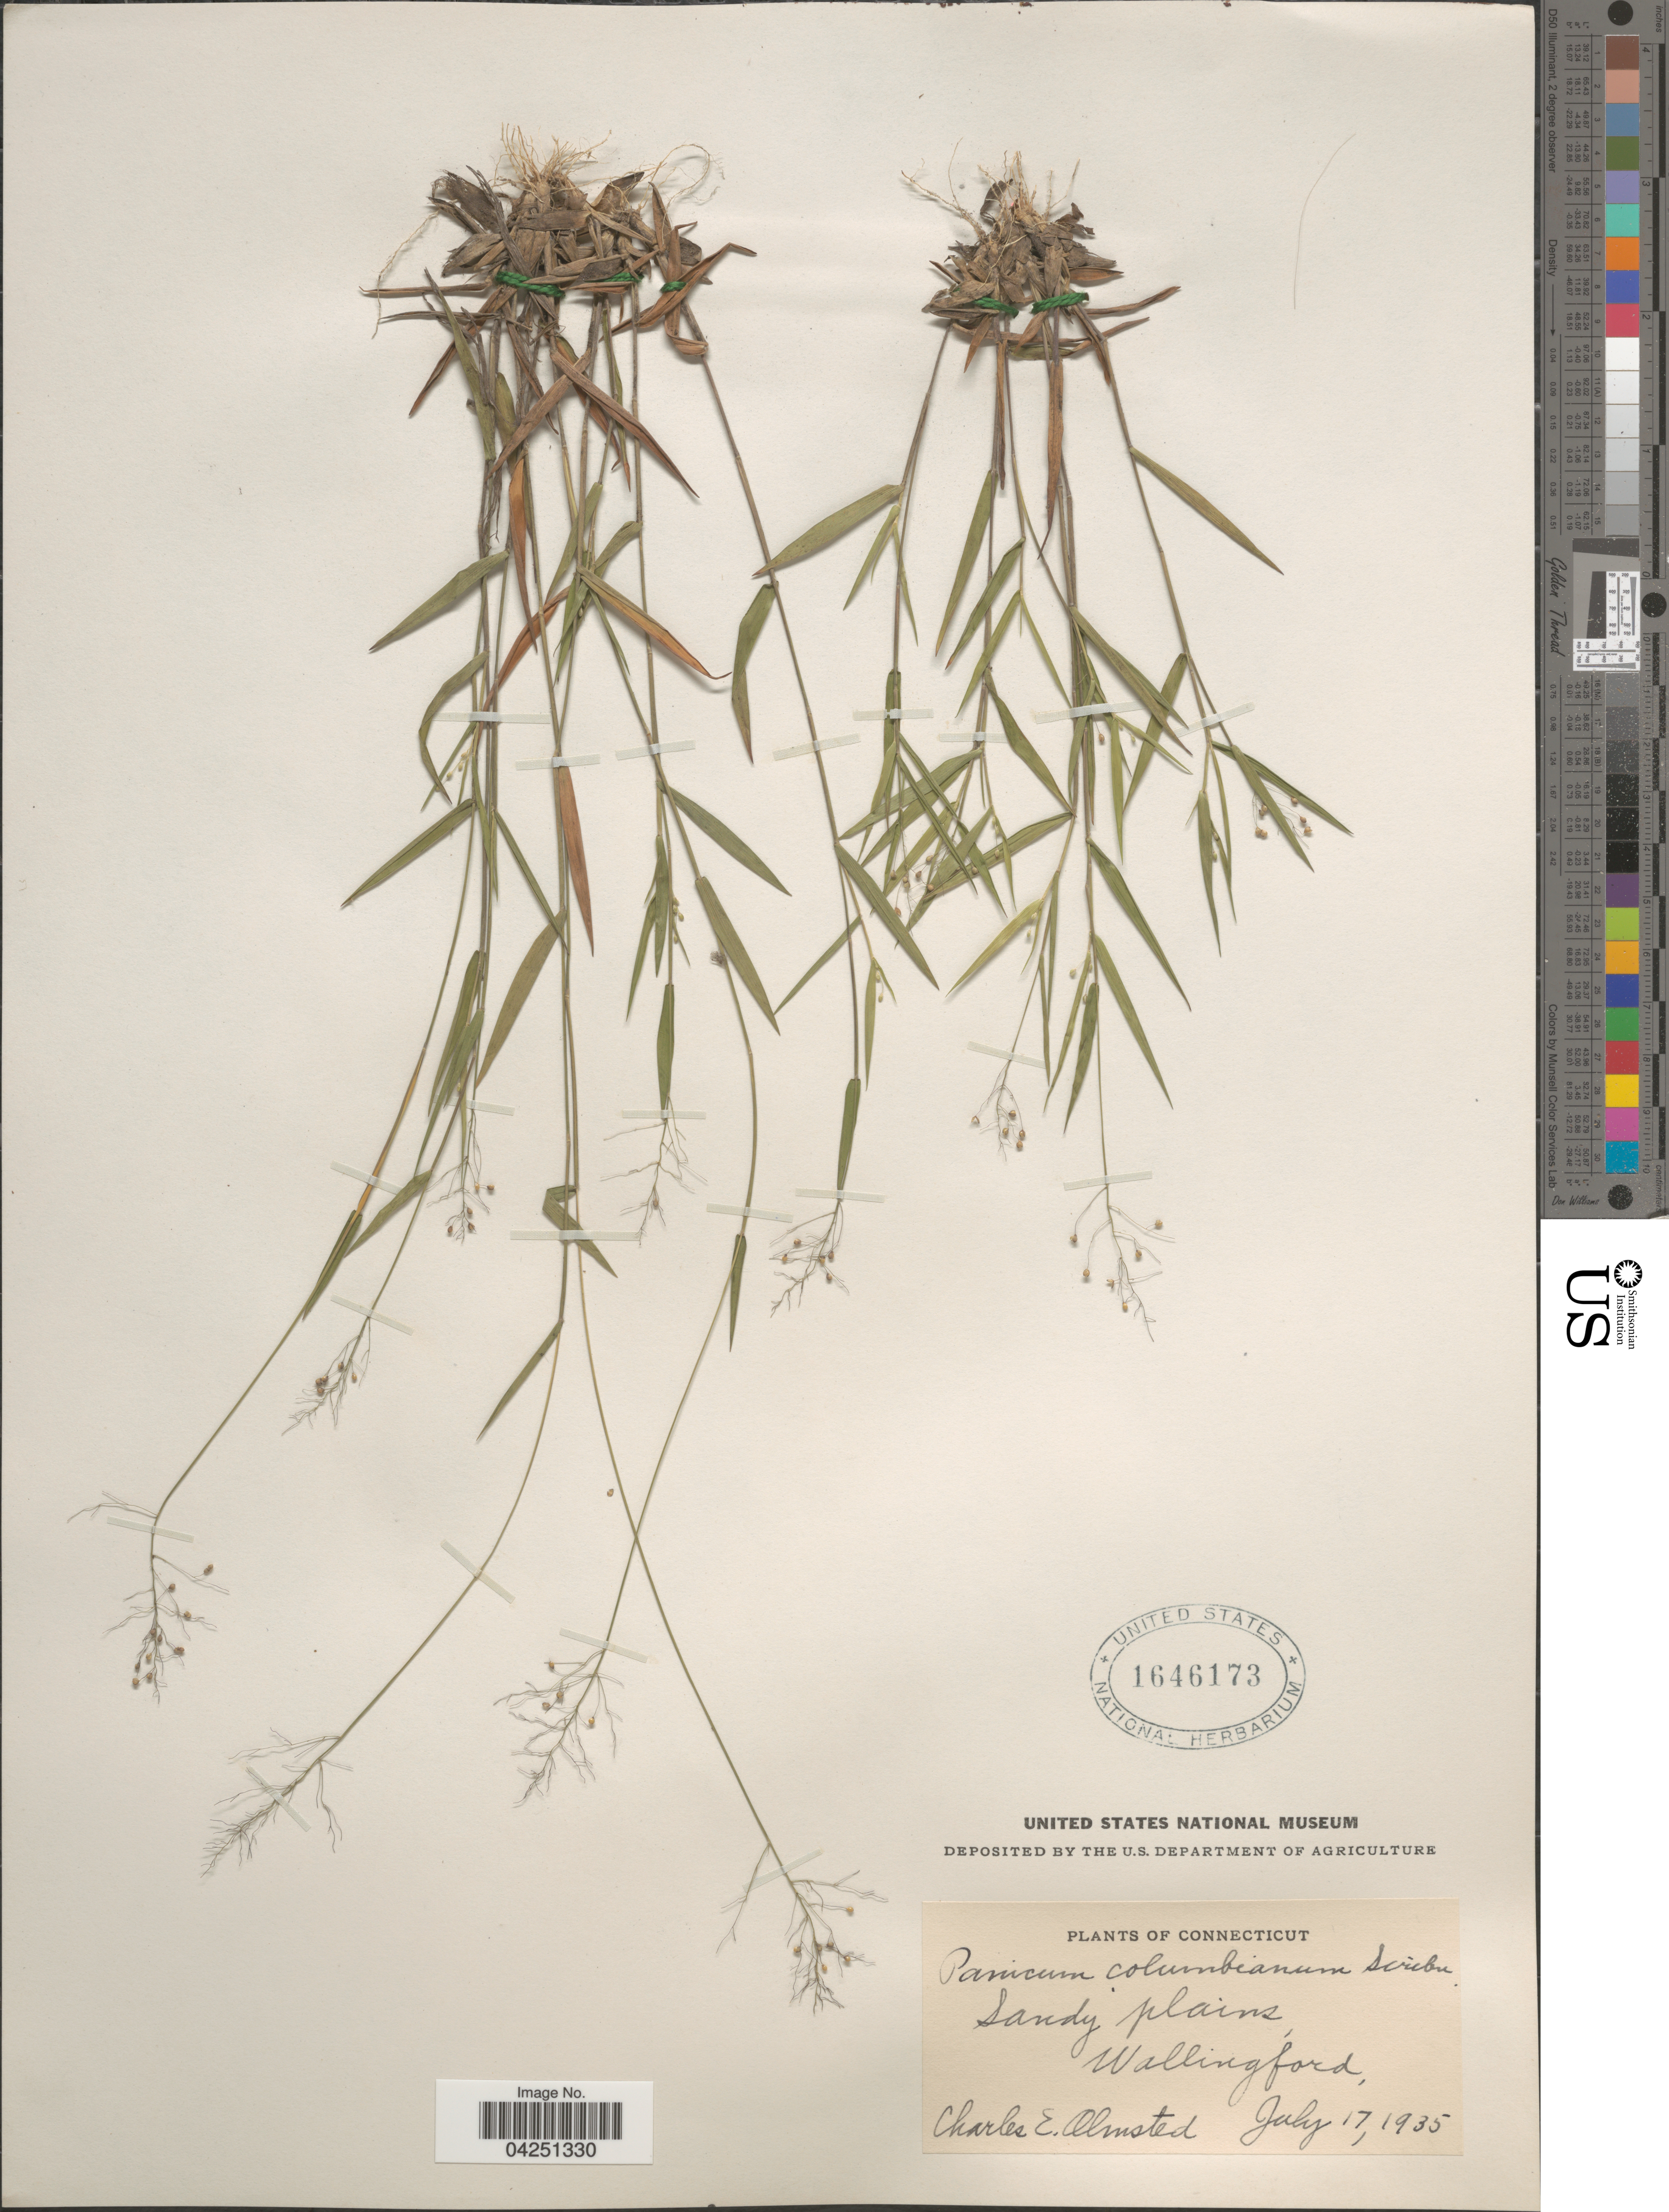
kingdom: Plantae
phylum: Tracheophyta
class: Liliopsida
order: Poales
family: Poaceae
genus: Dichanthelium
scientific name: Dichanthelium acuminatum var. acuminatum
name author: (Sw.) Gould & C.A. Clark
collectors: C. Olmsted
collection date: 1935-07-17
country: United States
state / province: Connecticut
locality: Sandy plains, Wallingford.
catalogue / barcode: US 1646173